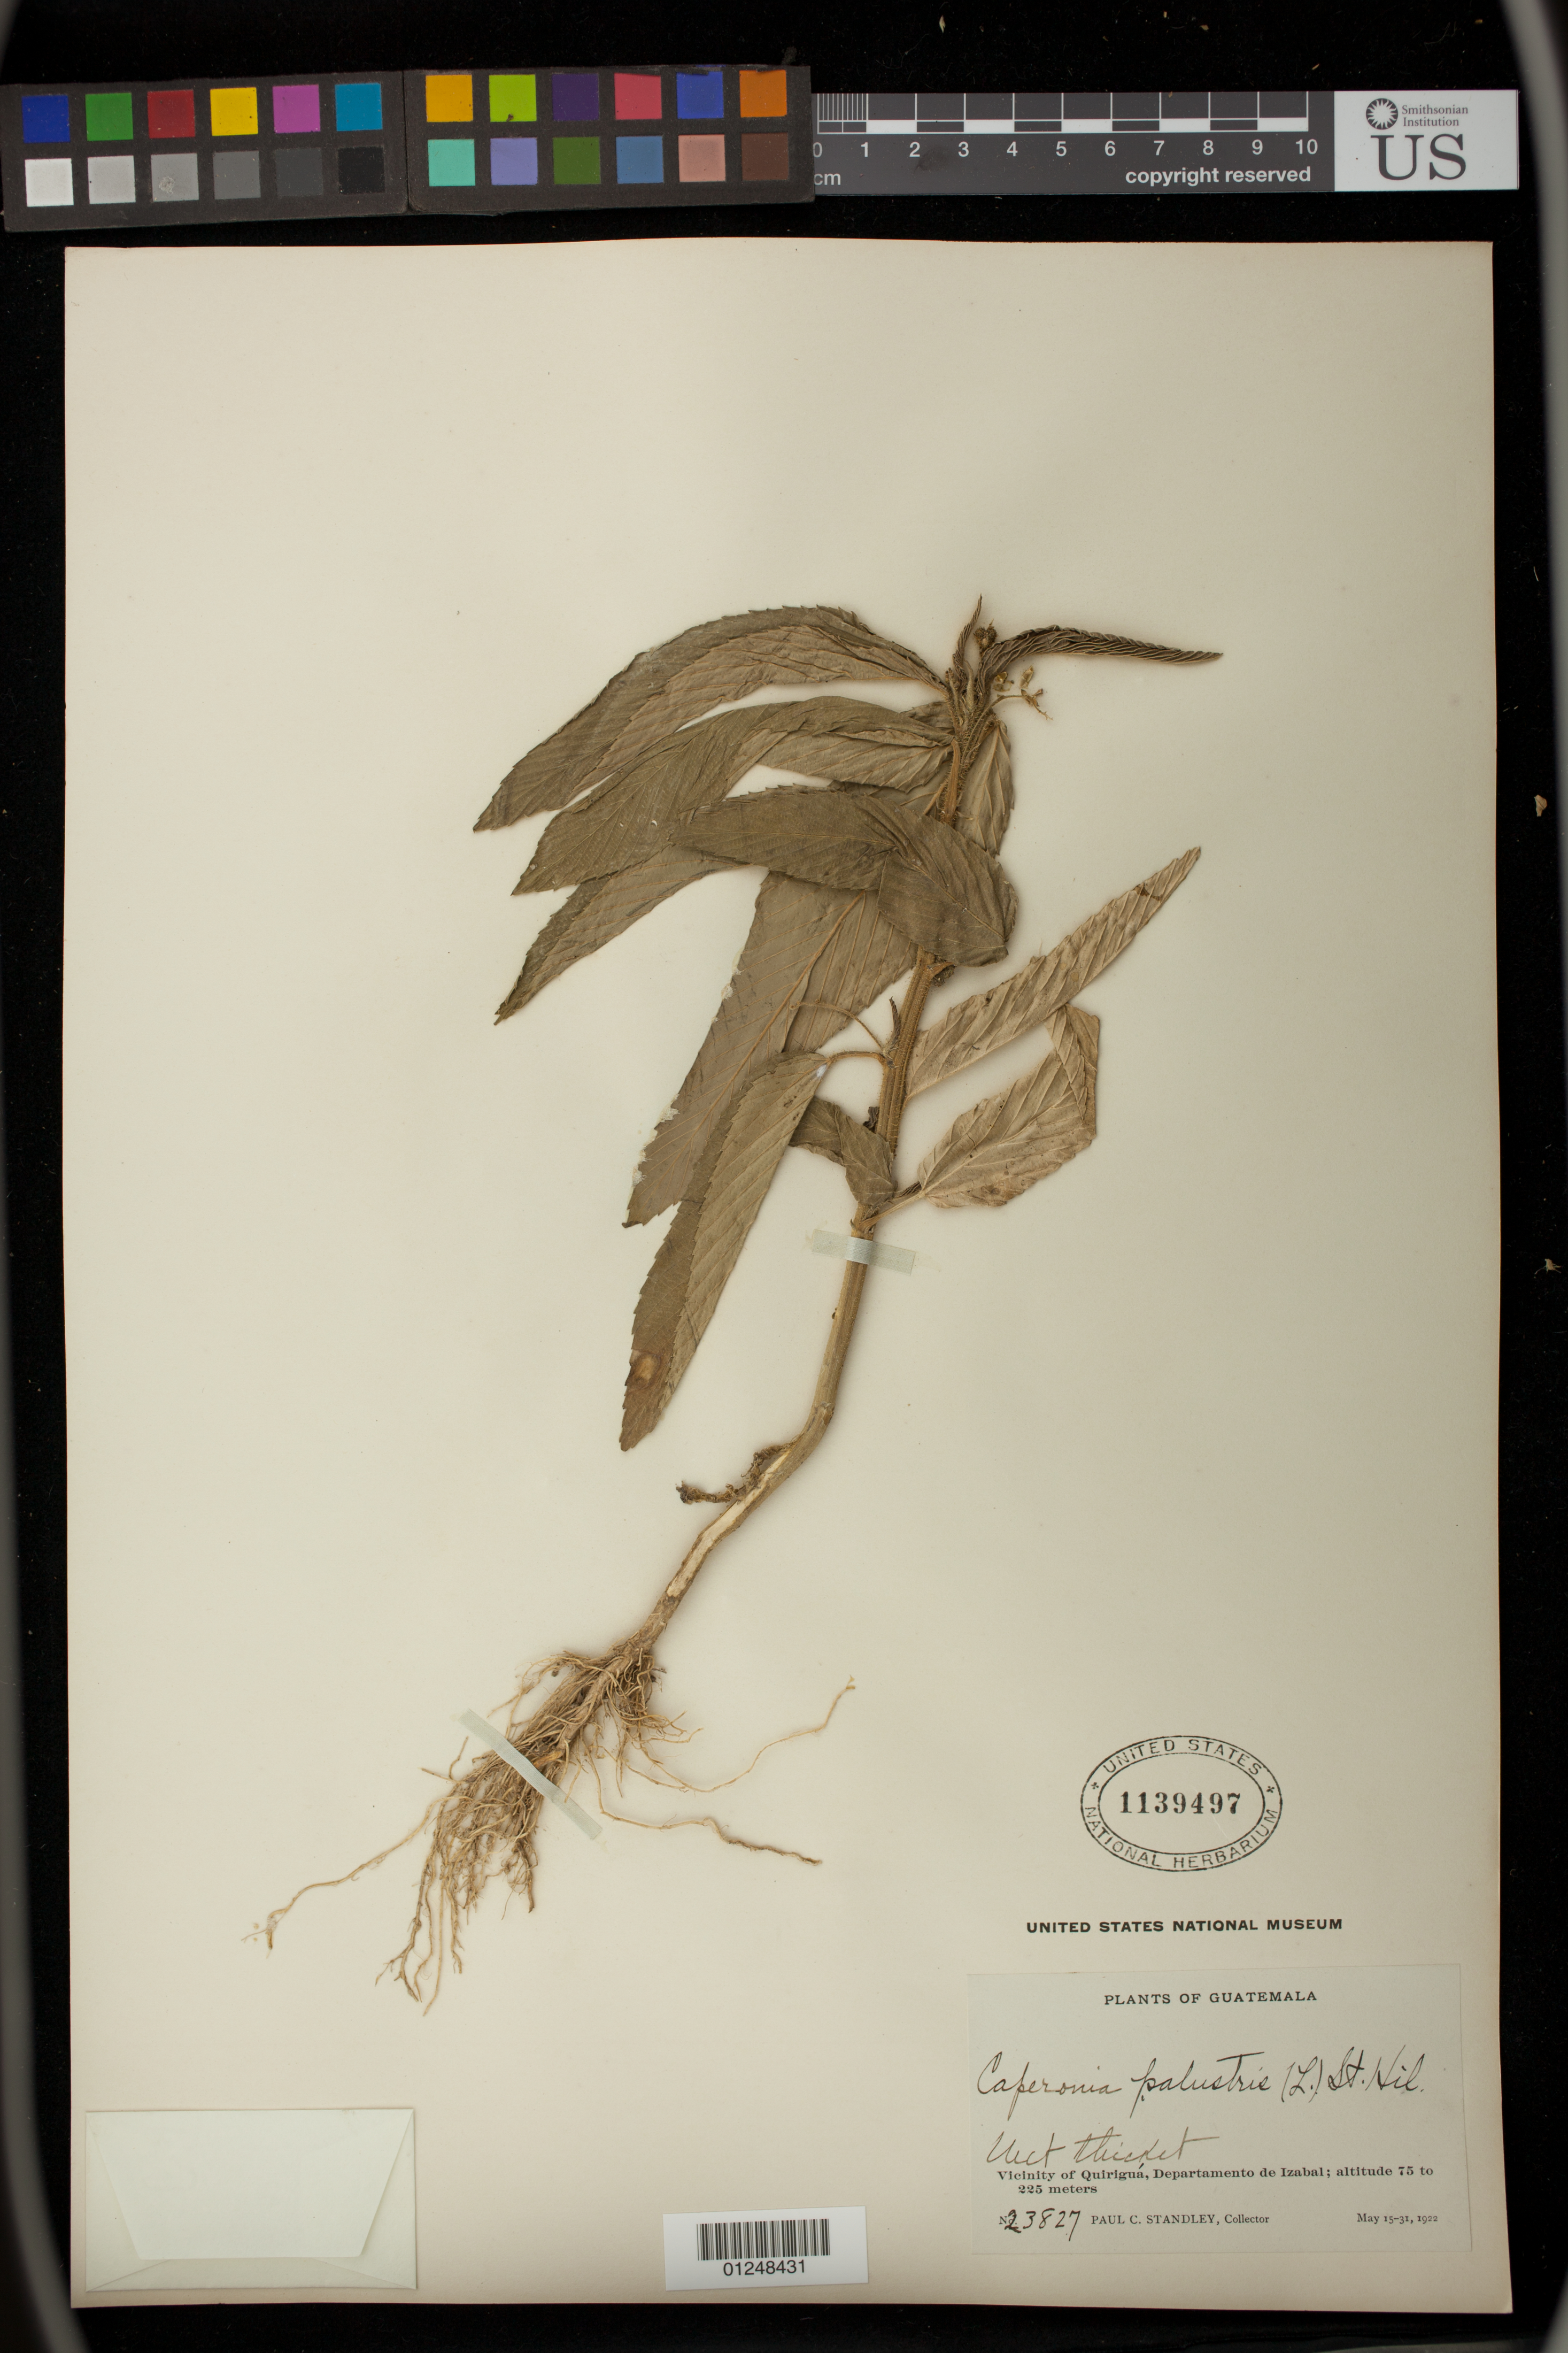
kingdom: Plantae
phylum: Tracheophyta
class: Magnoliopsida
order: Malpighiales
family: Euphorbiaceae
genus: Caperonia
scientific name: Caperonia palustris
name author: (L.) A. St.-Hil.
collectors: P. C. Standley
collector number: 23827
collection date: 1922-05-15/1922-05-31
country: Guatemala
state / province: Izabal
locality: Vicinity of Quirigua.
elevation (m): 75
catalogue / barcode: US 1139497